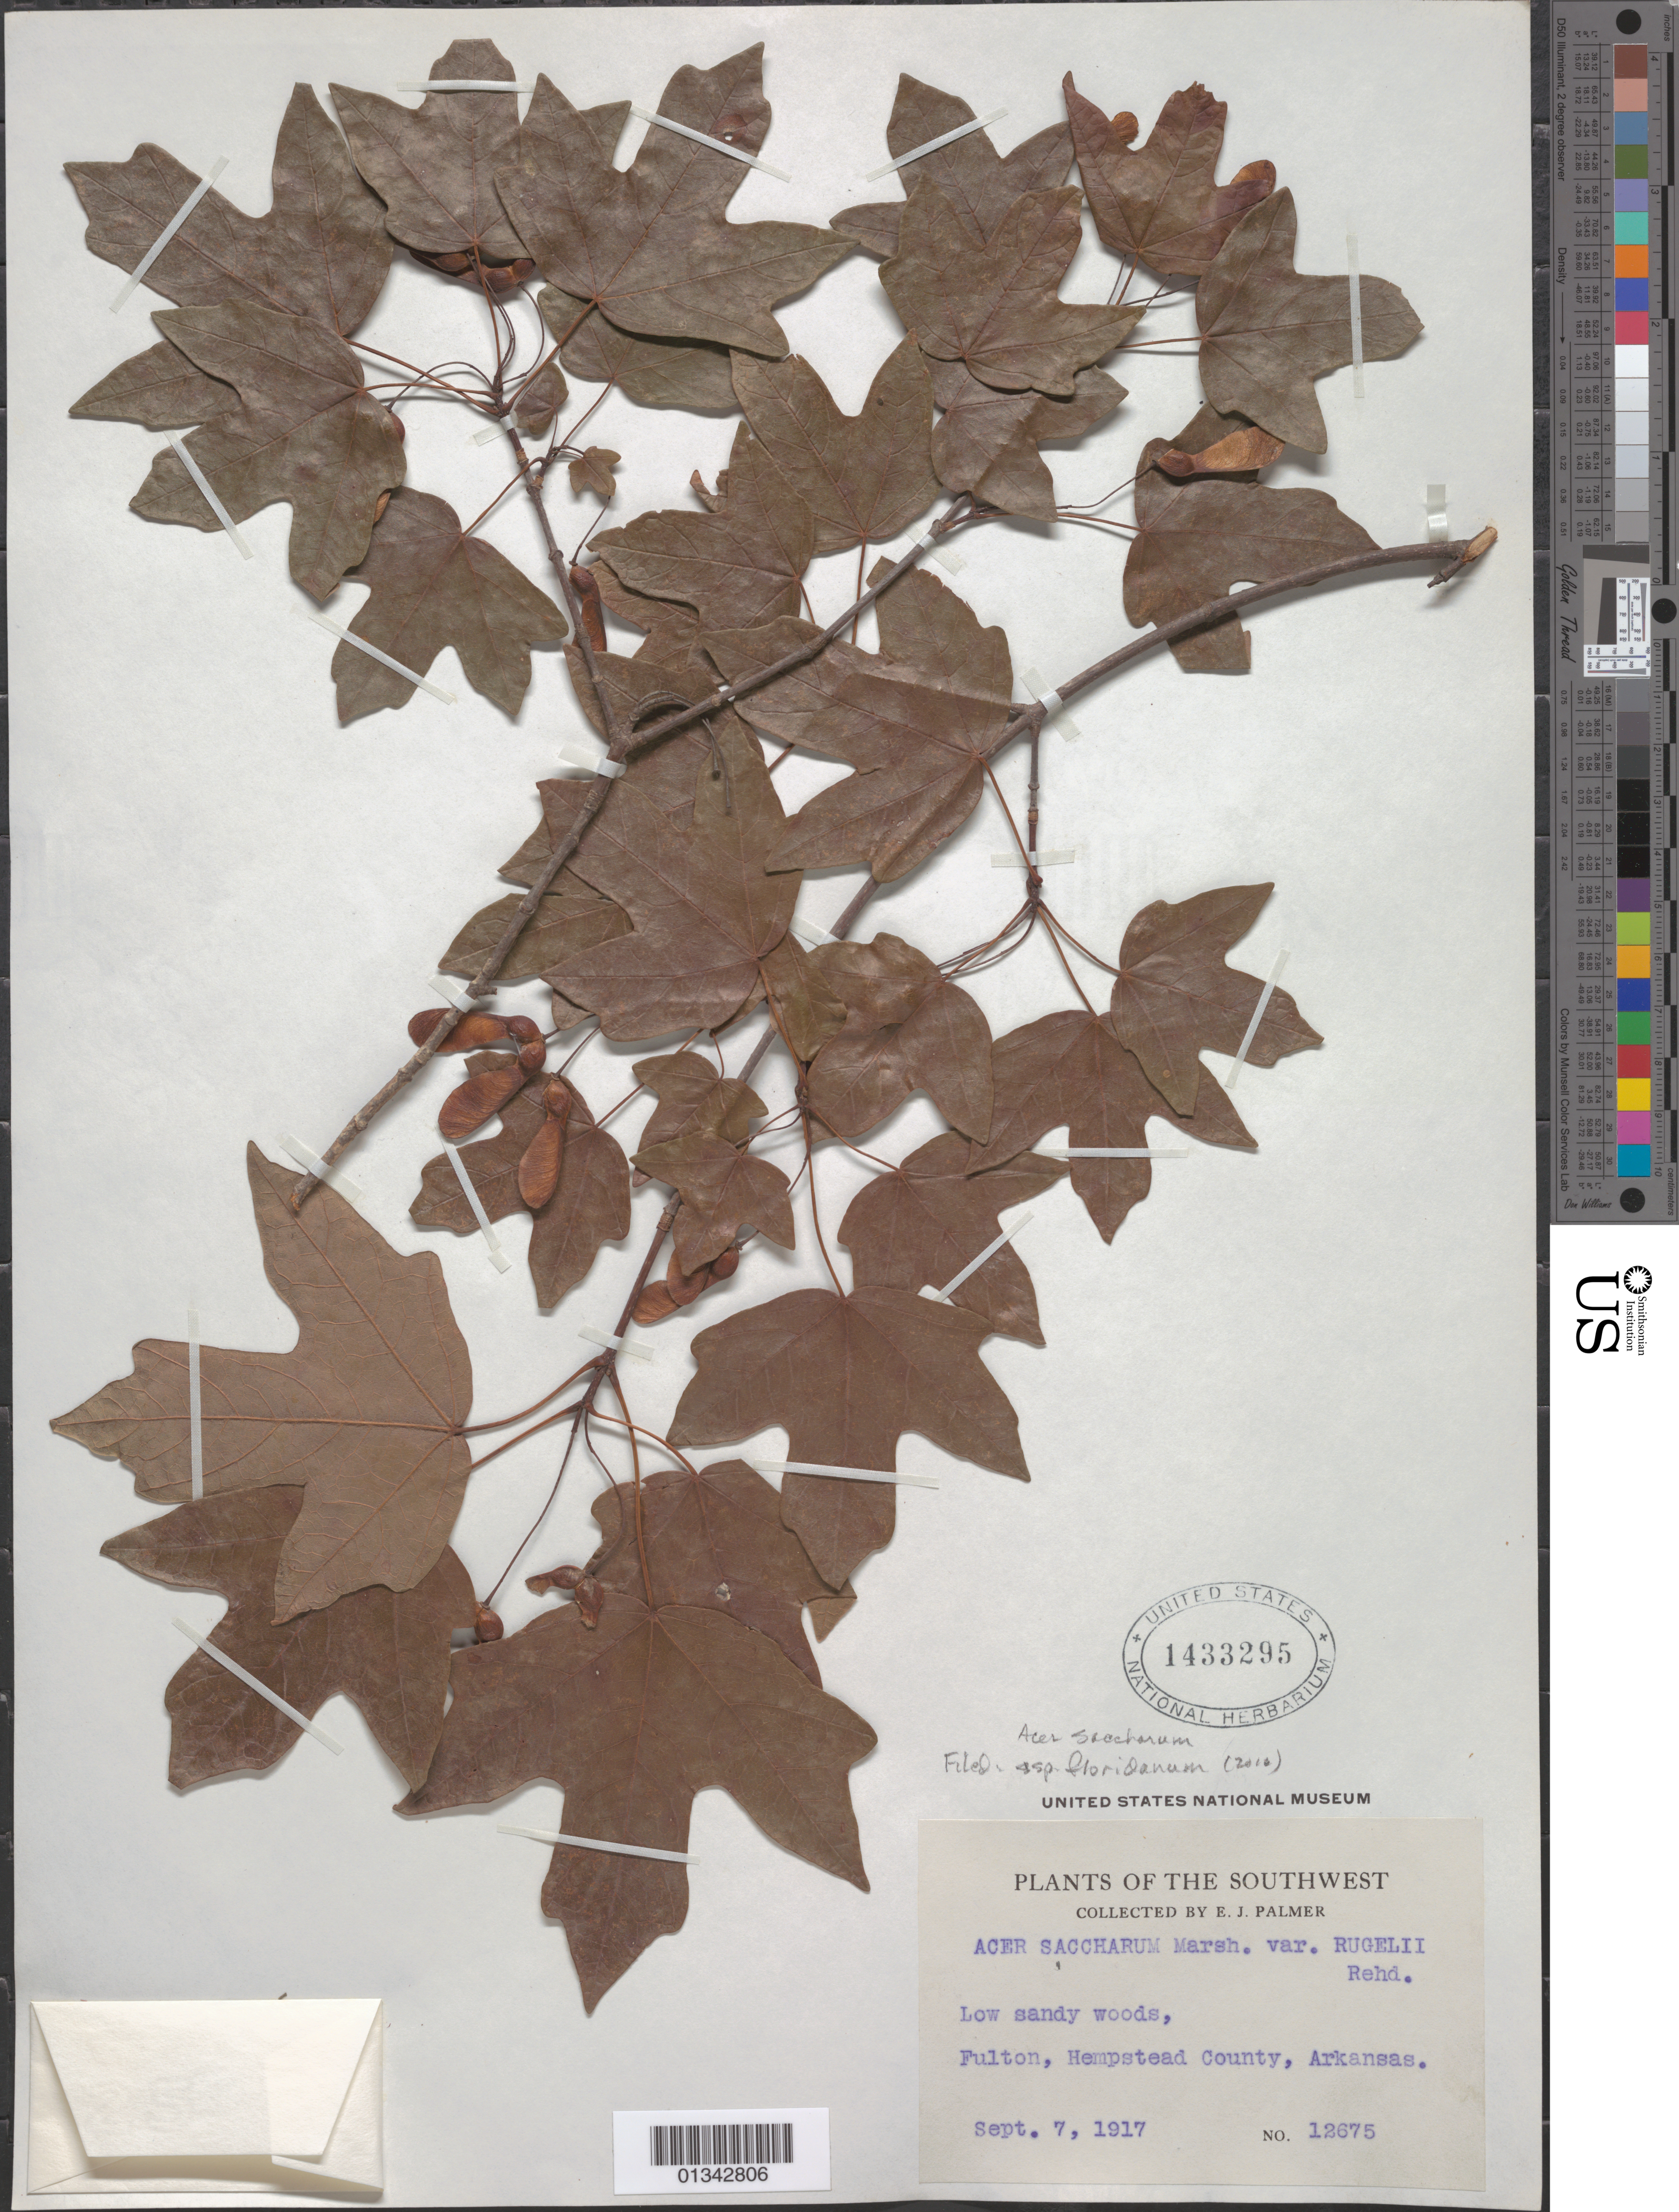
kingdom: Plantae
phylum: Tracheophyta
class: Magnoliopsida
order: Sapindales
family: Sapindaceae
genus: Acer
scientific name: Acer saccharum subsp. floridanum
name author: (Chapm.) Desmarais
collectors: E. J. Palmer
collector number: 12675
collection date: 1917-09-07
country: United States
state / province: Arkansas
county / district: Hempstead County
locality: Fulton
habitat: Low sandy woods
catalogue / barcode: US 1433295